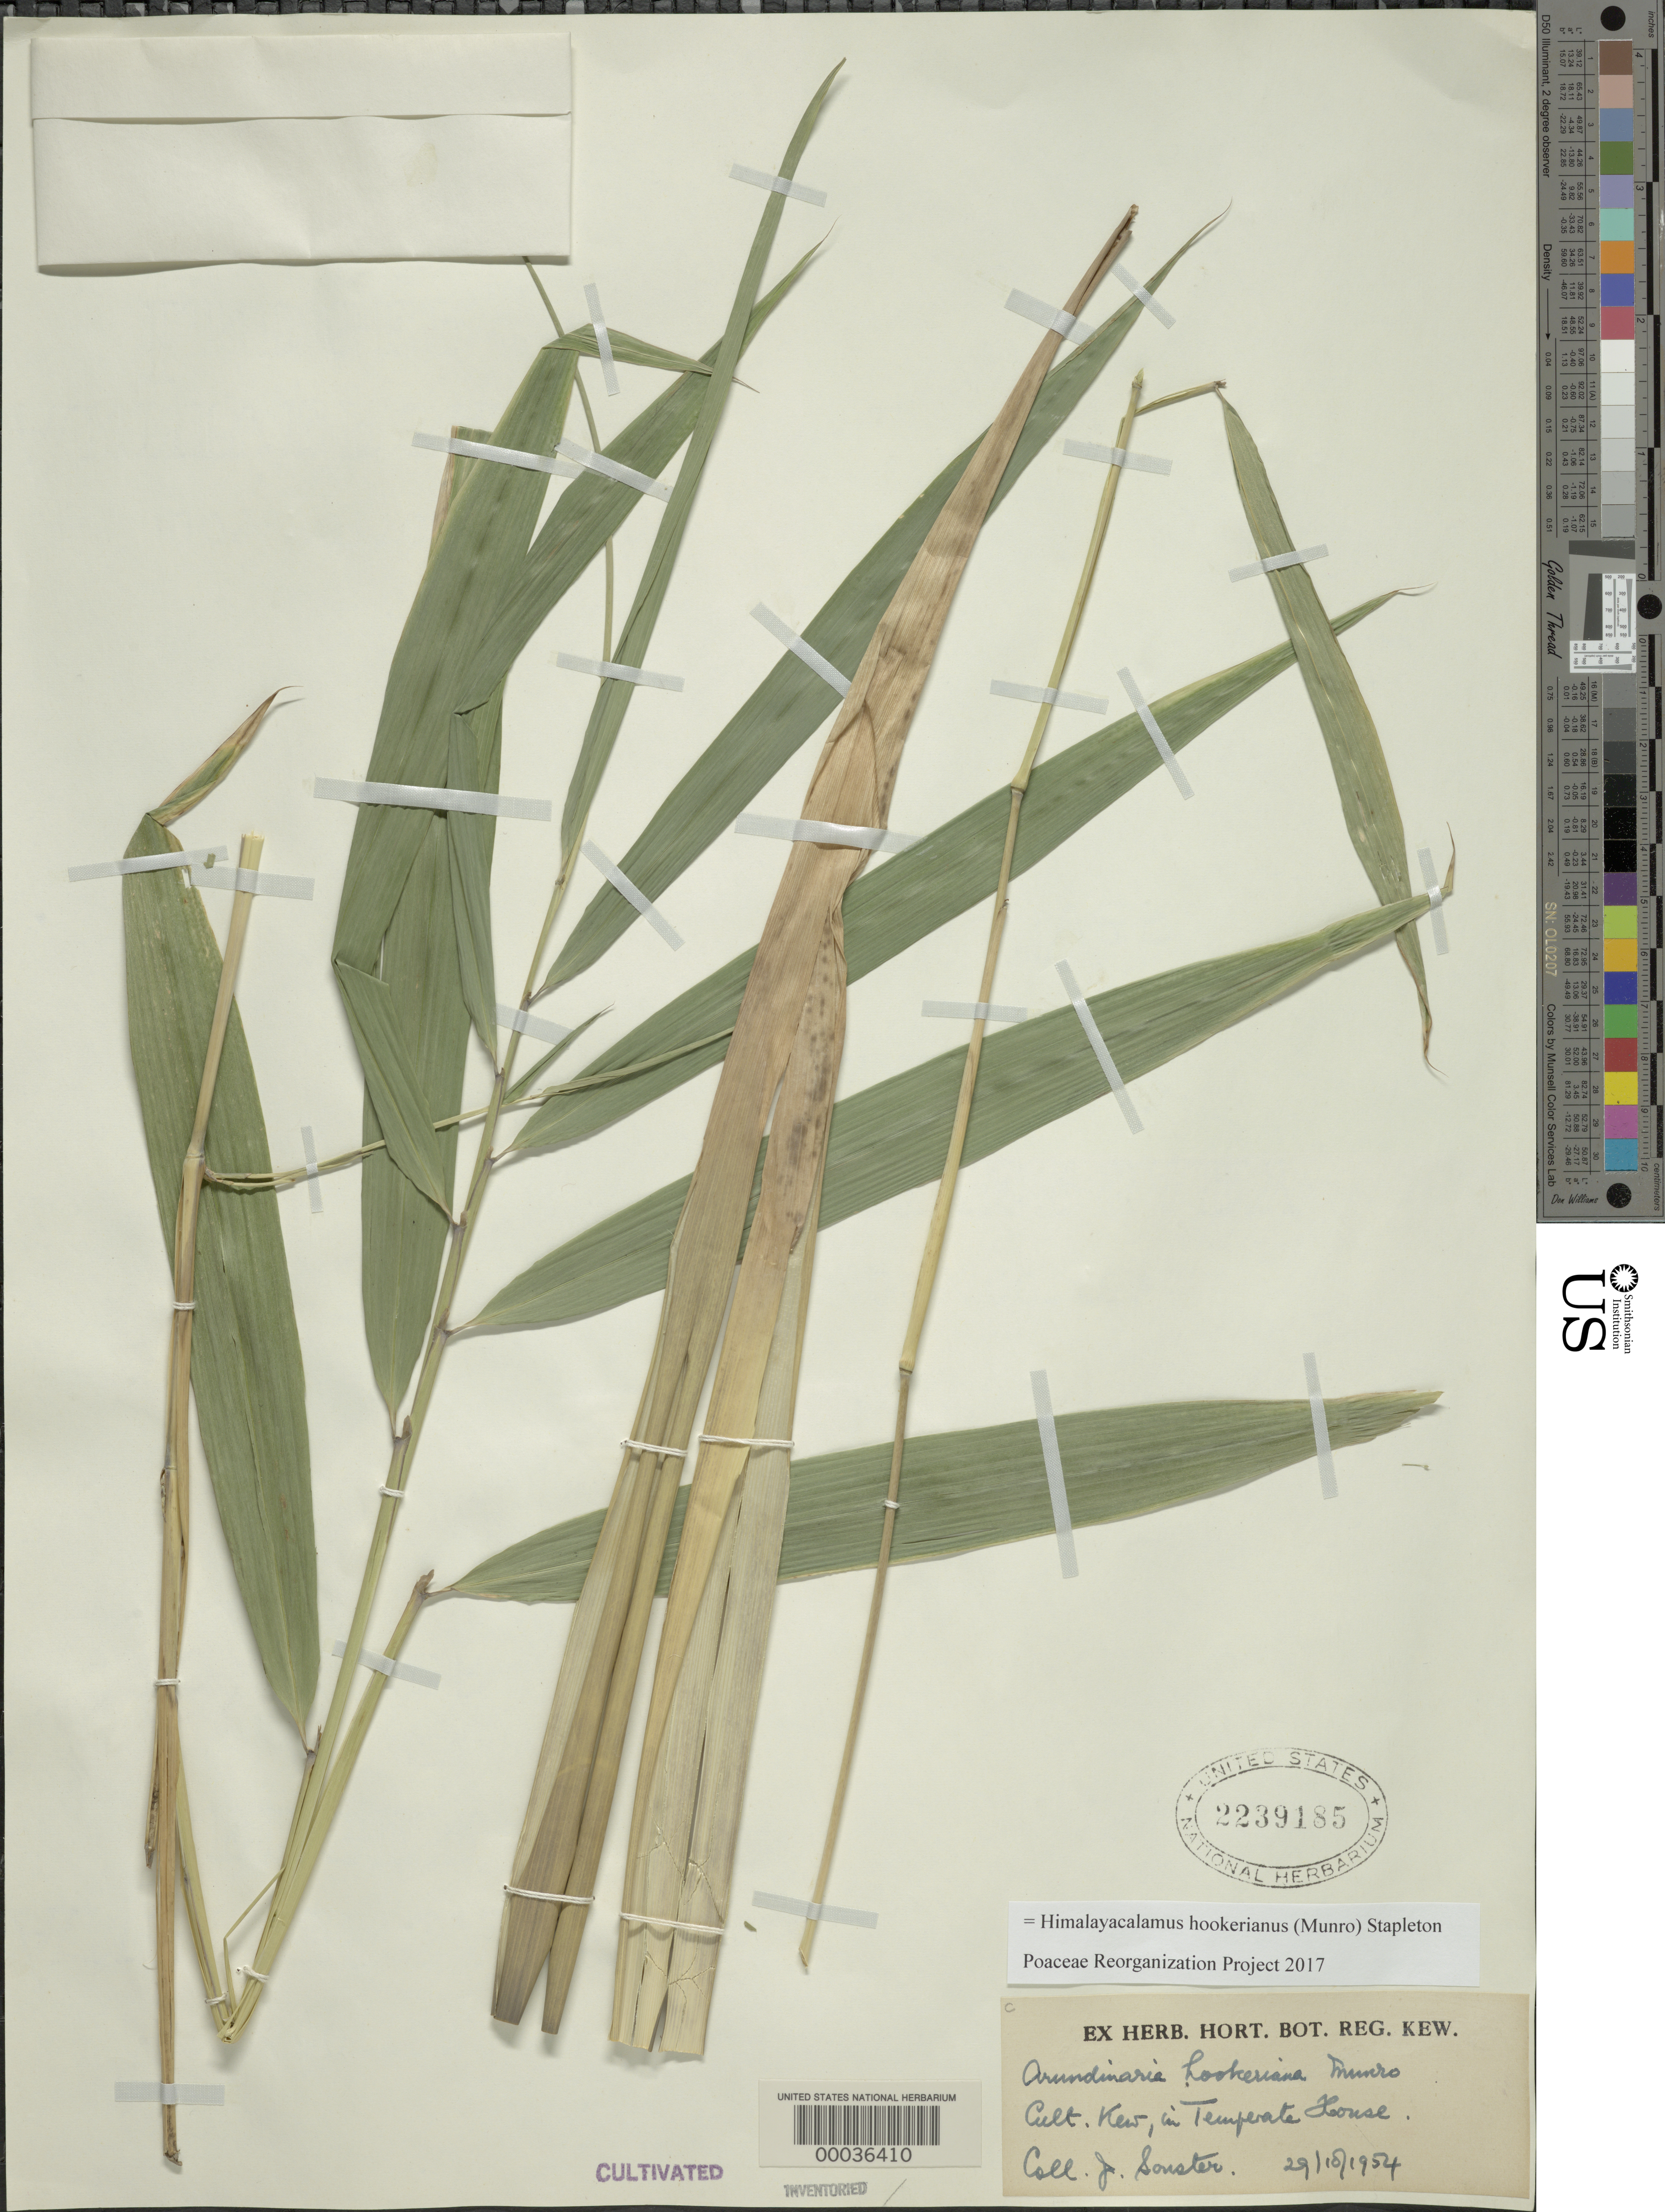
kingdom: Plantae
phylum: Tracheophyta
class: Liliopsida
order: Poales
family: Poaceae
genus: Drepanostachyum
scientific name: Drepanostachyum hookerianum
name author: (Munro) Keng f.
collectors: J. Sonster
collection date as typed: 29 Oct 1954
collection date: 1954-10-29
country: United Kingdom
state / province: England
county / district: Surrey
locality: Royal botanic gardens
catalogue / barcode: US 2239185